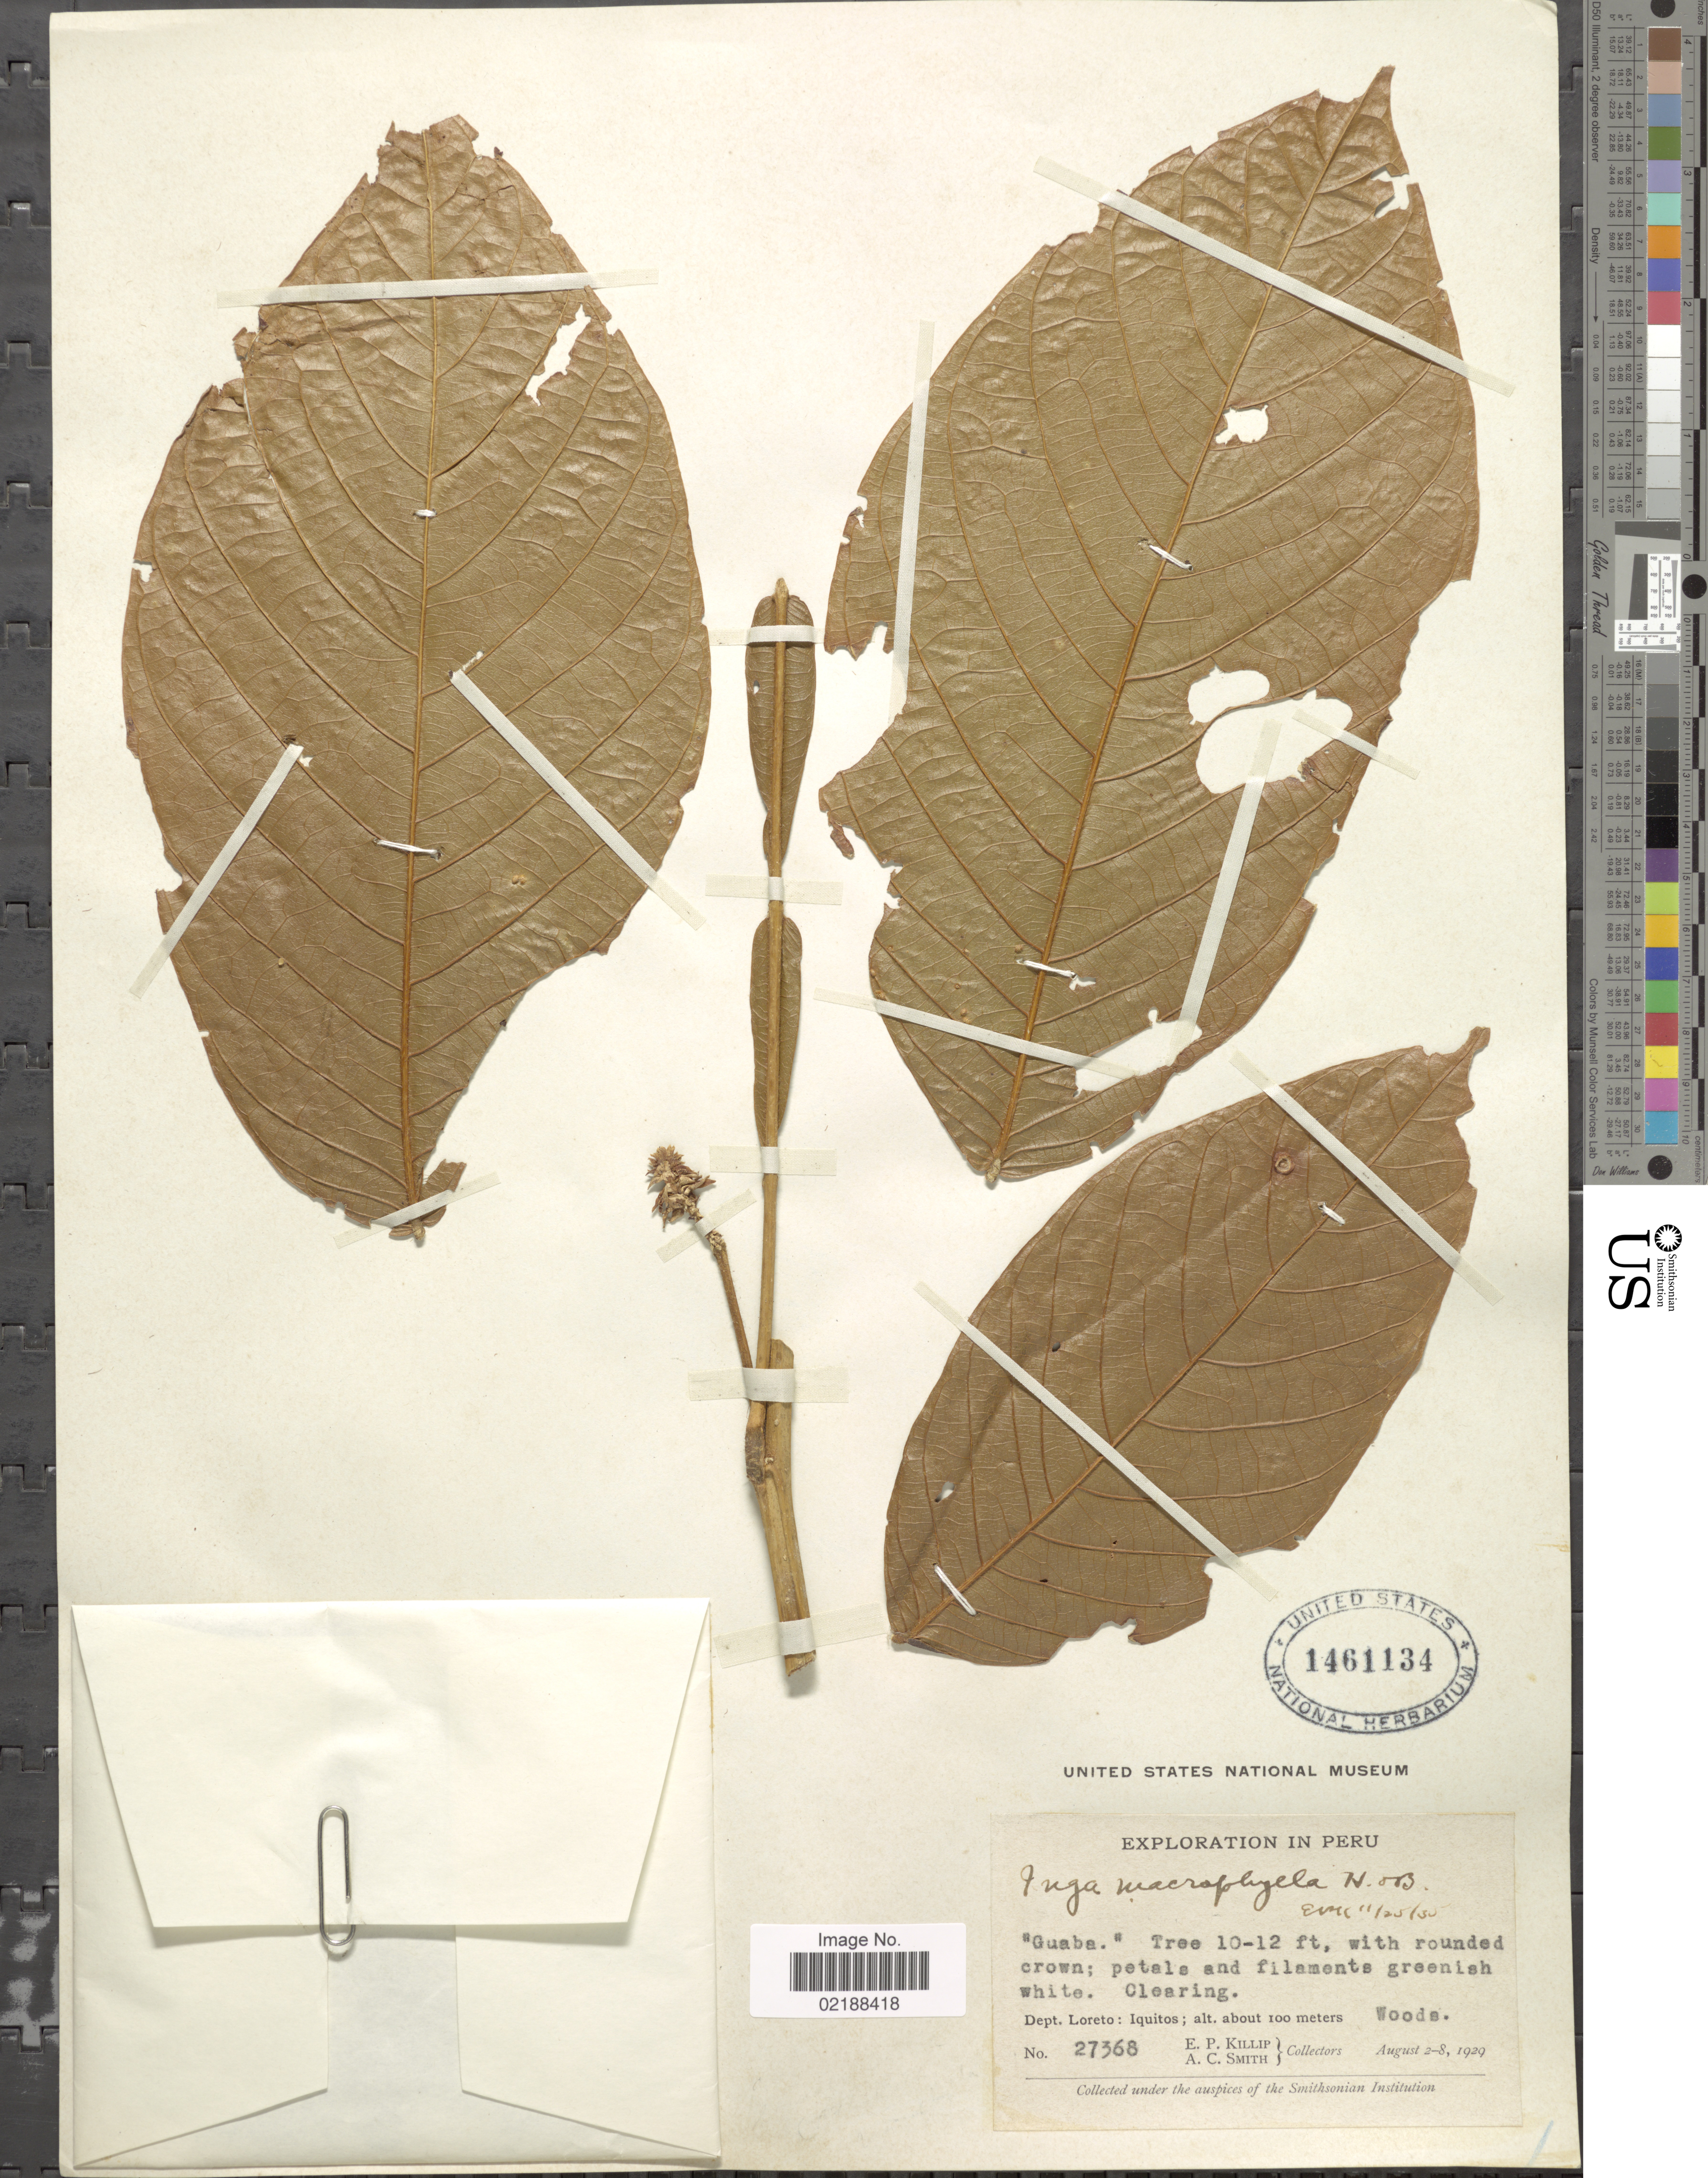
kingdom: Plantae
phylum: Tracheophyta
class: Magnoliopsida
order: Fabales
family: Fabaceae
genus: Inga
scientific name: Inga macrophylla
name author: Humb. & Bonpl. ex Willd.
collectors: E. P. Killip & A. C. Smith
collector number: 27368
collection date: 1929-08-02/1929-08-08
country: Peru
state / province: Loreto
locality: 'Guaba', Dept. Loreto: Iquitos. Woods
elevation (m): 100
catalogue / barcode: US 1461134